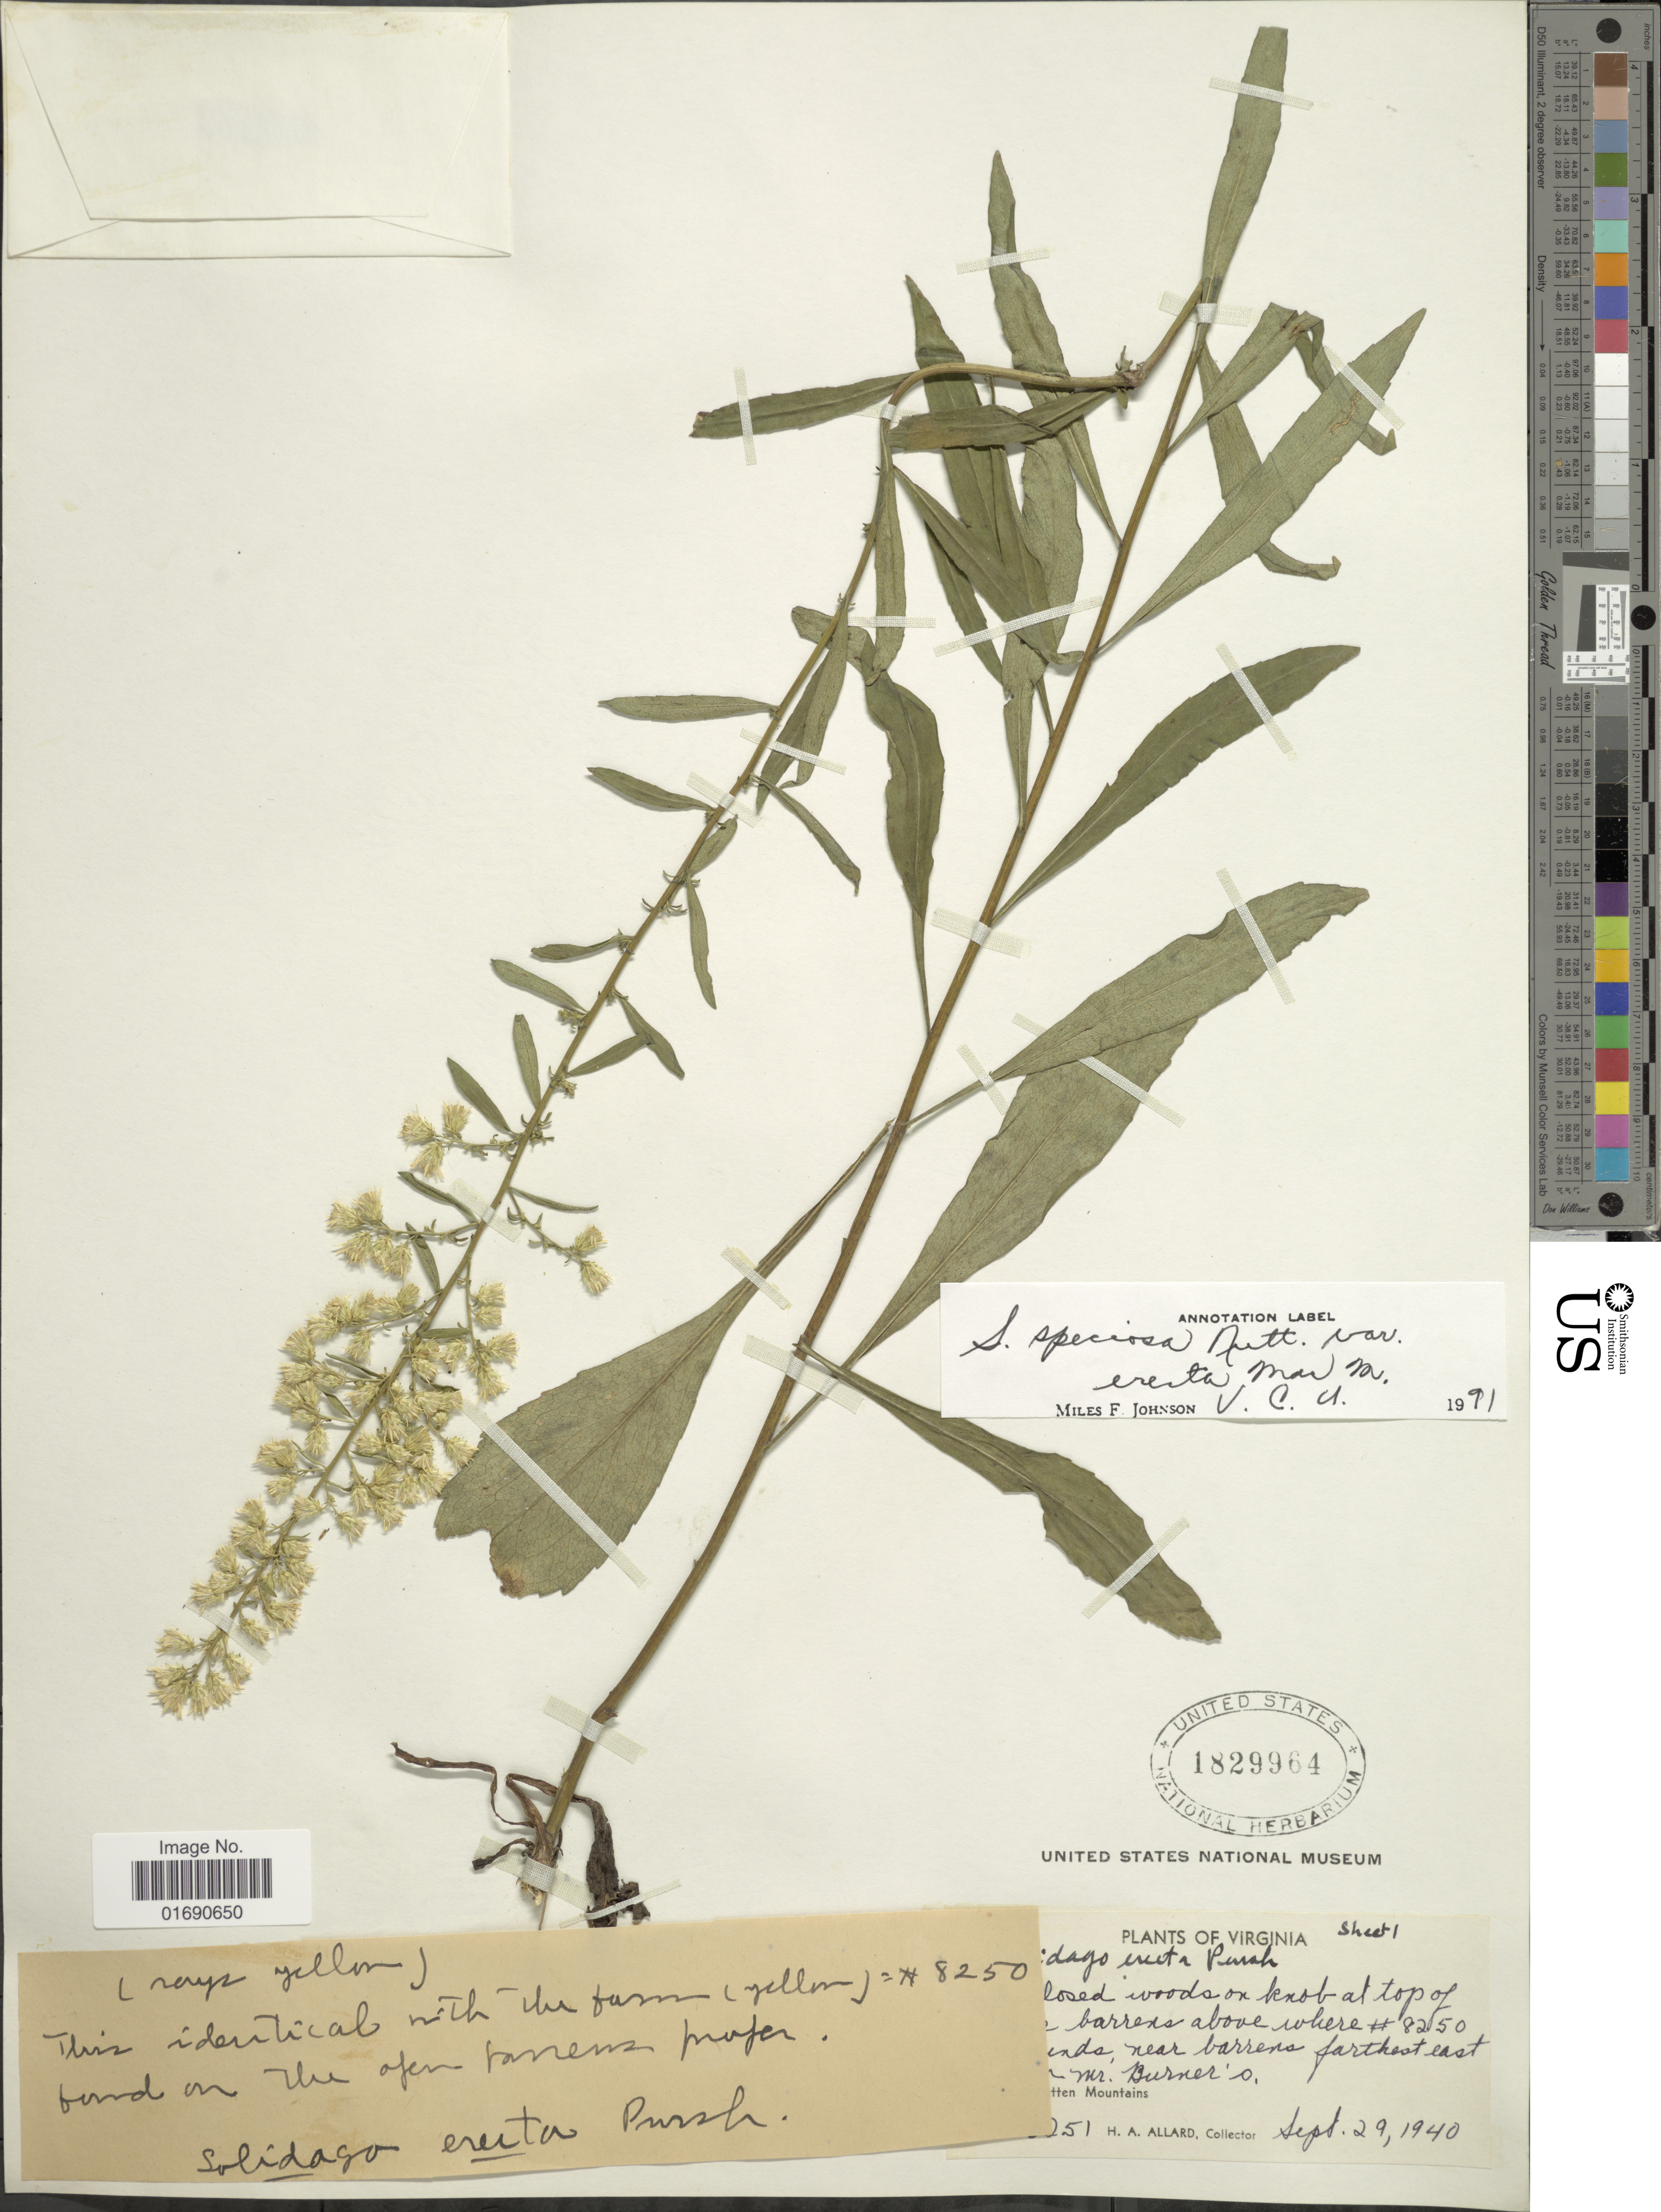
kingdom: Plantae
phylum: Tracheophyta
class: Magnoliopsida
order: Asterales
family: Asteraceae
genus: Solidago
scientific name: Solidago speciosa var. erecta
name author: (Pursh) MacMill.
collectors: H. A. Allard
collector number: !51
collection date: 1940-09-29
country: United States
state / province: Virginia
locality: [illegible text]losed woods on knob at top of [illegible text] barrens above where # 8250 [illegible text] , near barrens farthest east [illegible text] Mr. Burner's Massanutten Mountains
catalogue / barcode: US 1829964